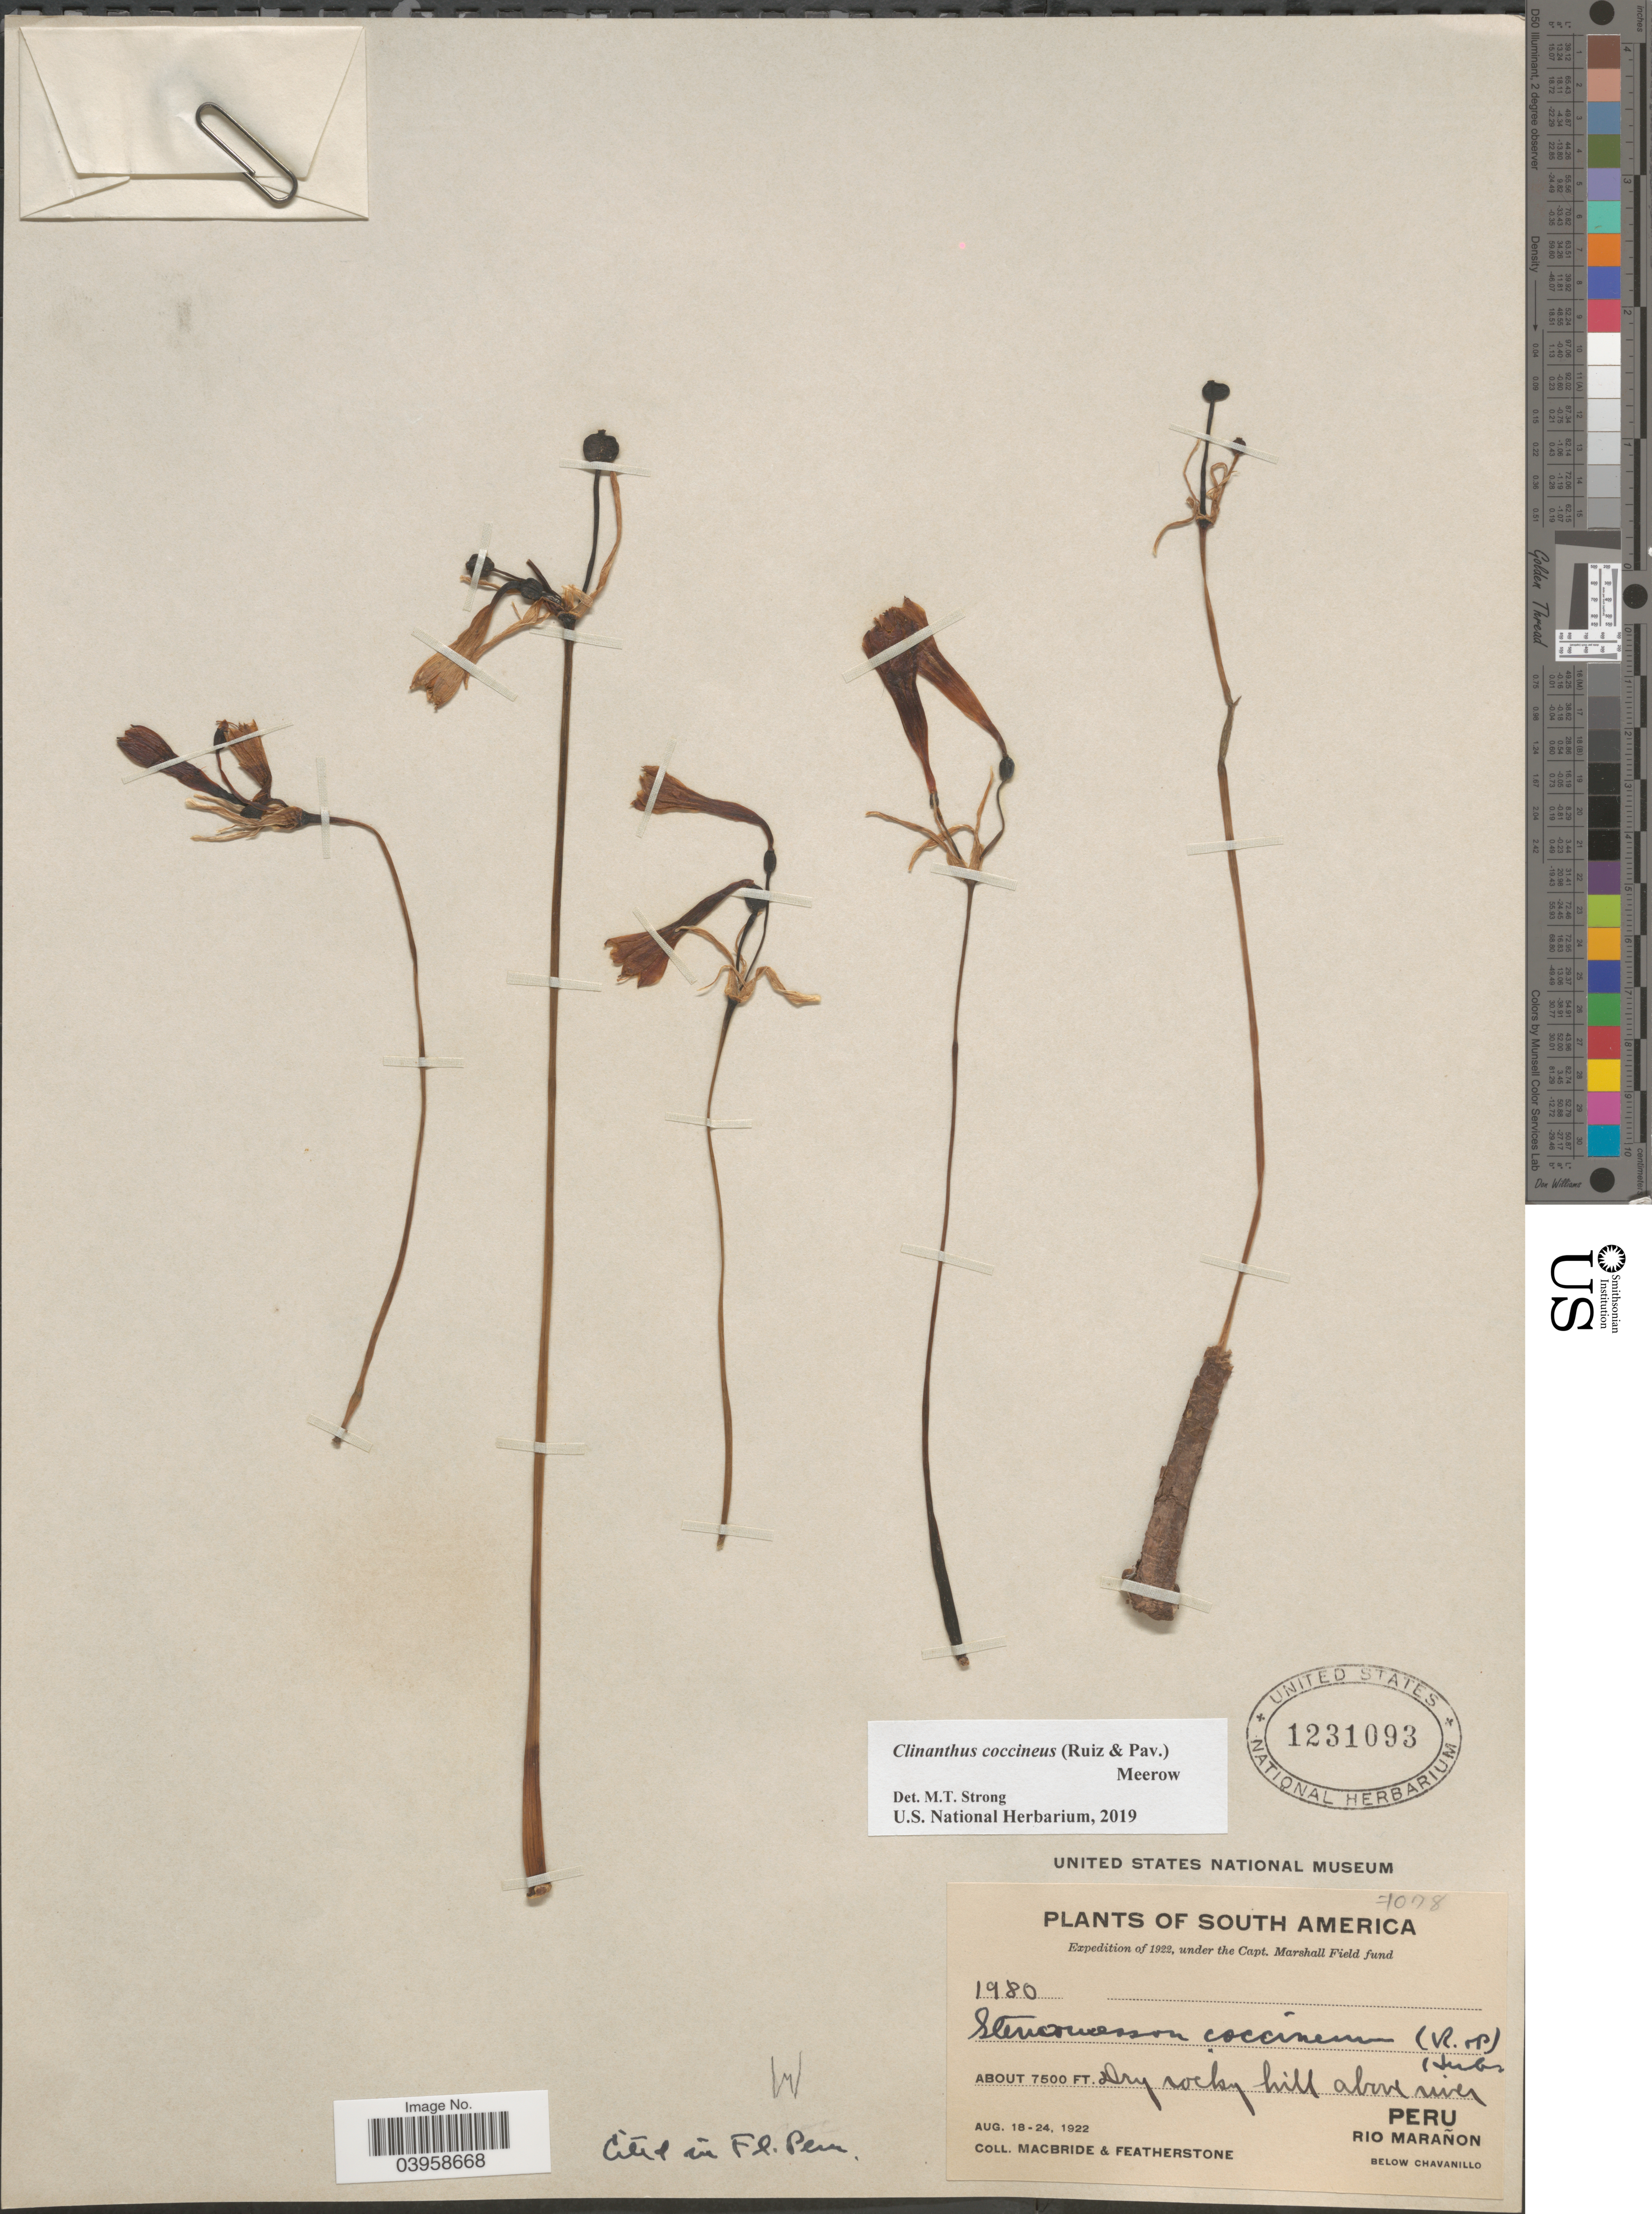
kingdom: Plantae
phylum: Tracheophyta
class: Liliopsida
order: Asparagales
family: Amaryllidaceae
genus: Stenomesson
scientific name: Stenomesson coccineum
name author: (Ruiz & Pav.) Herb.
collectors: Macbride, -- & -. Featherstone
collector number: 1980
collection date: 1922-08-18/1922-08-24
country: Peru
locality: Dry rocky hill above river. Rio Marañon below Chavanillo.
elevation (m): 2286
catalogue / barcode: US 1231093